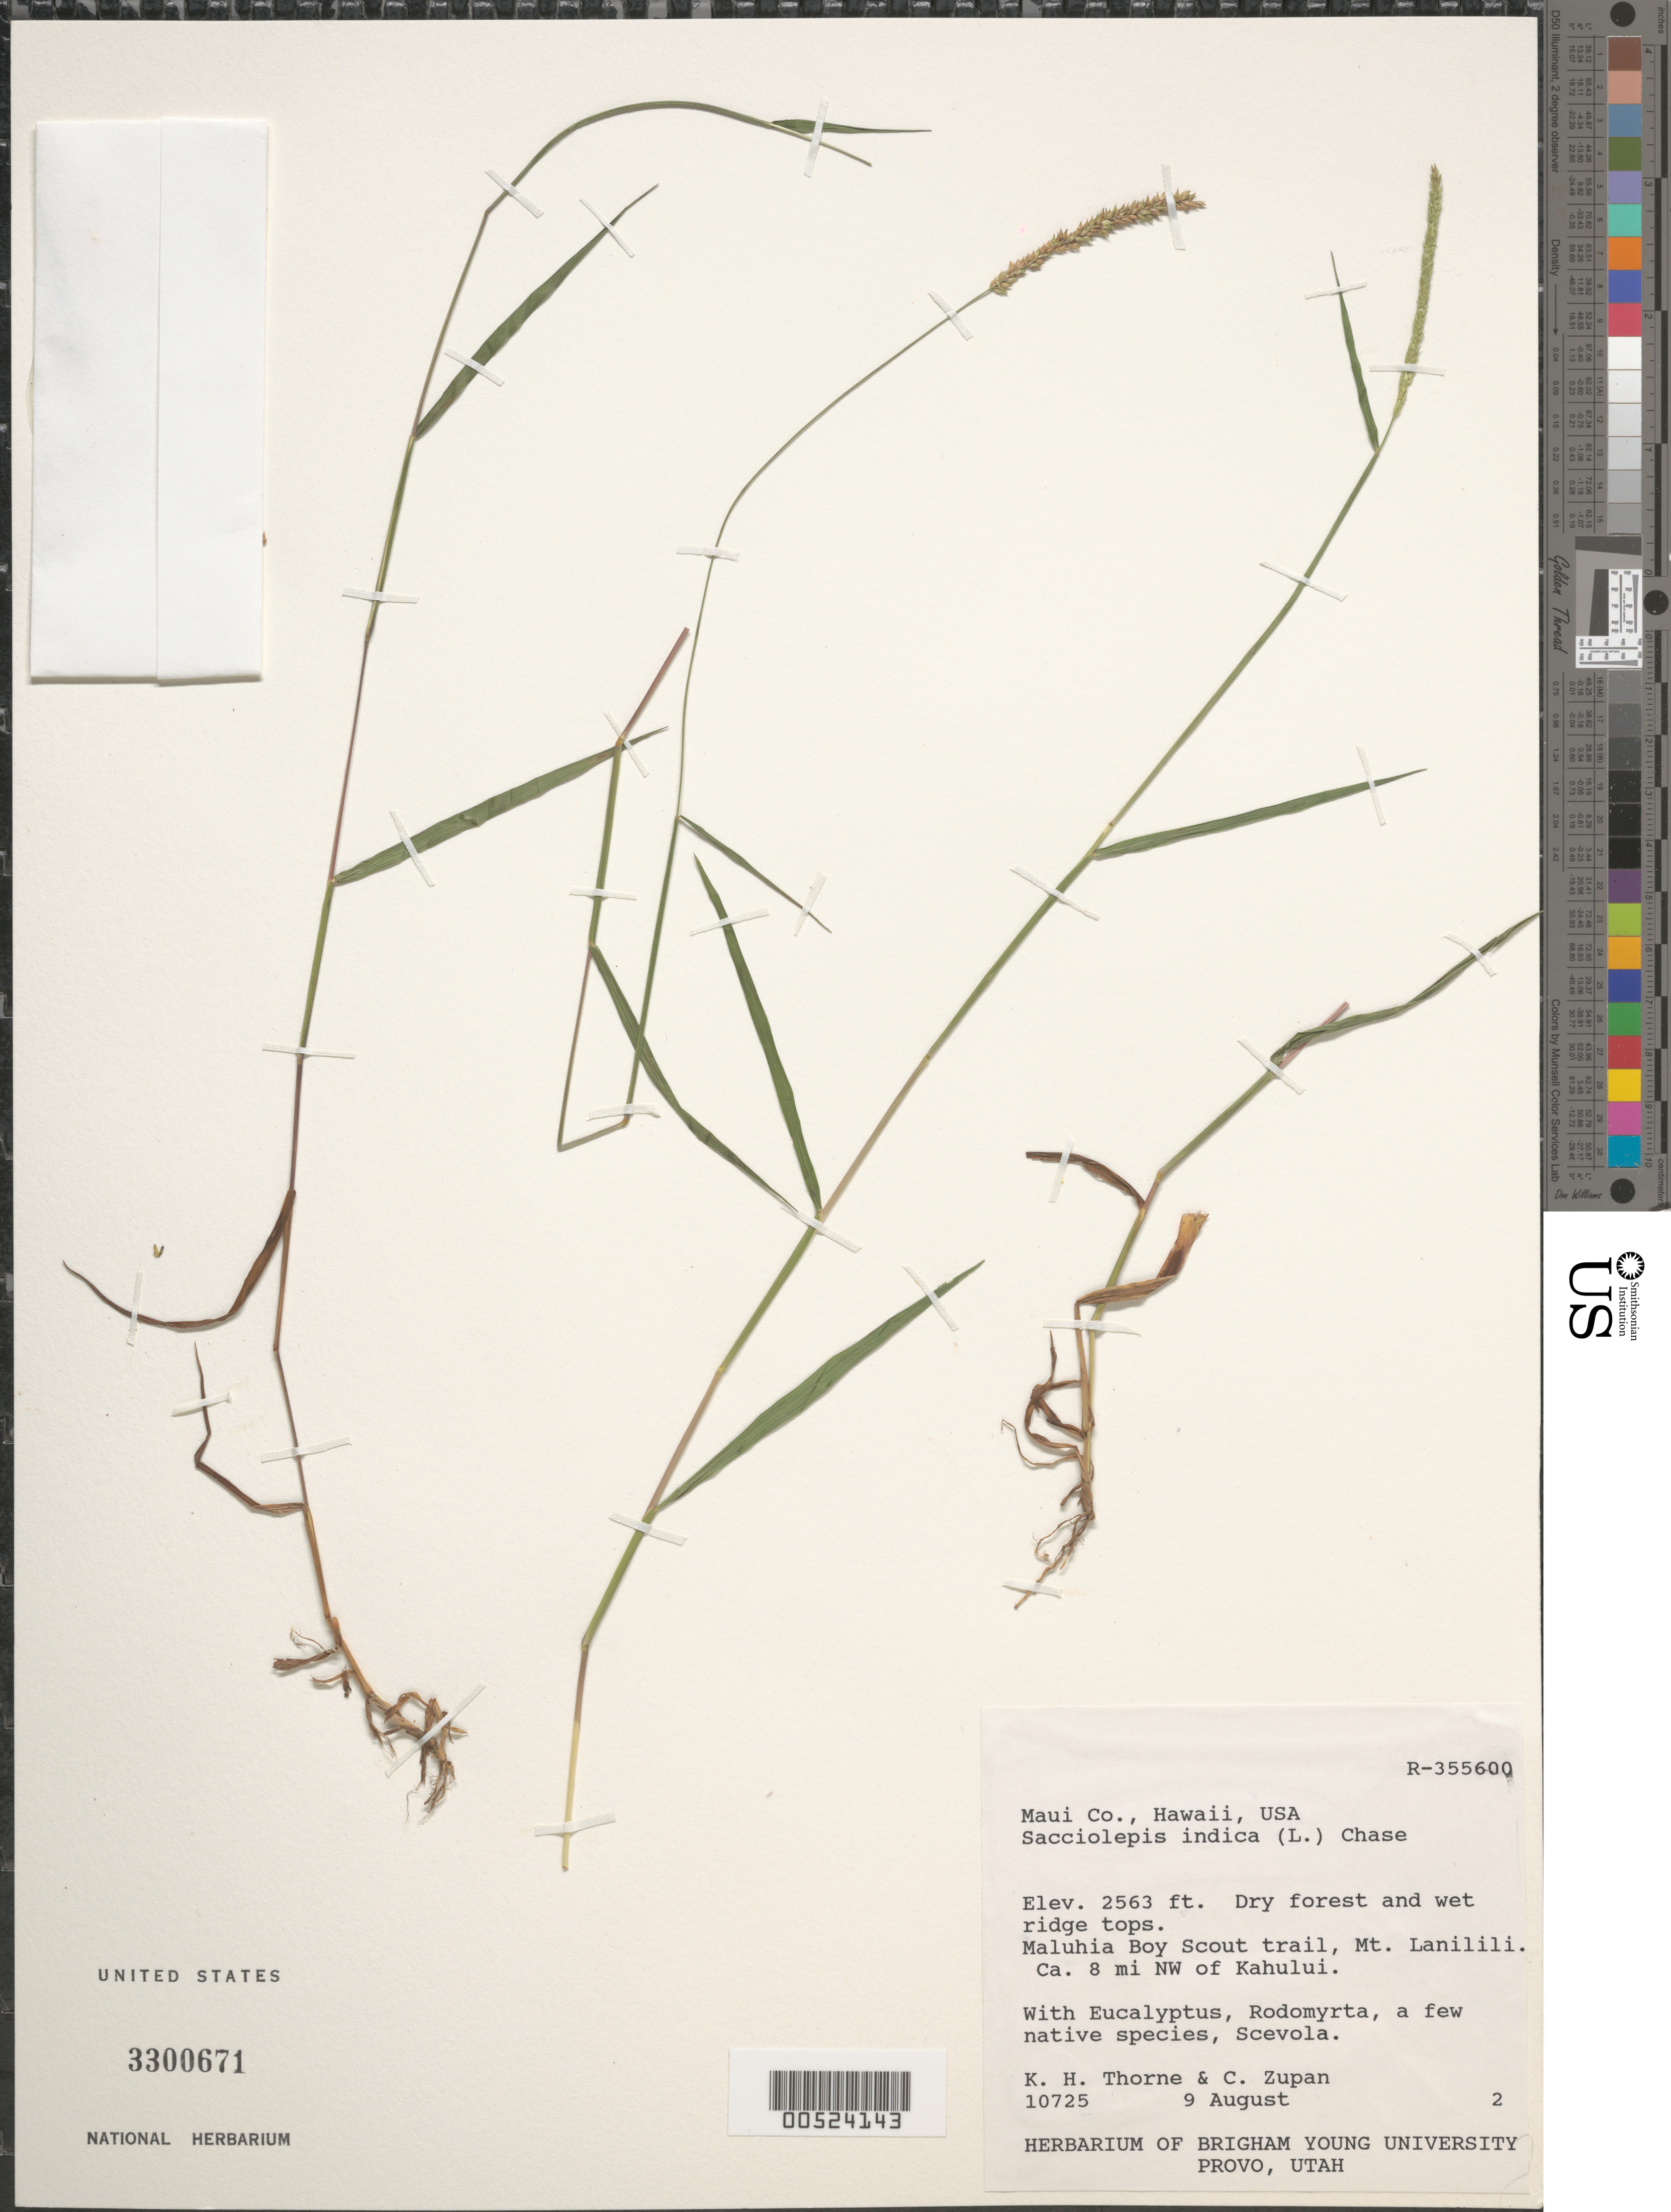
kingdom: Plantae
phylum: Tracheophyta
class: Liliopsida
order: Poales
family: Poaceae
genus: Sacciolepis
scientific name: Sacciolepis indica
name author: (L.) Chase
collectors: K. Thorne & C. Zupan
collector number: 10725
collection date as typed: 9 Aug 199?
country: United States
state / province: Hawaii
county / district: Maui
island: Maui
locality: Maui County, Maluhia Boy Scout Trail, Mt Lanilili, ca 8 mi NW of Kahului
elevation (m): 781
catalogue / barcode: US 3300671